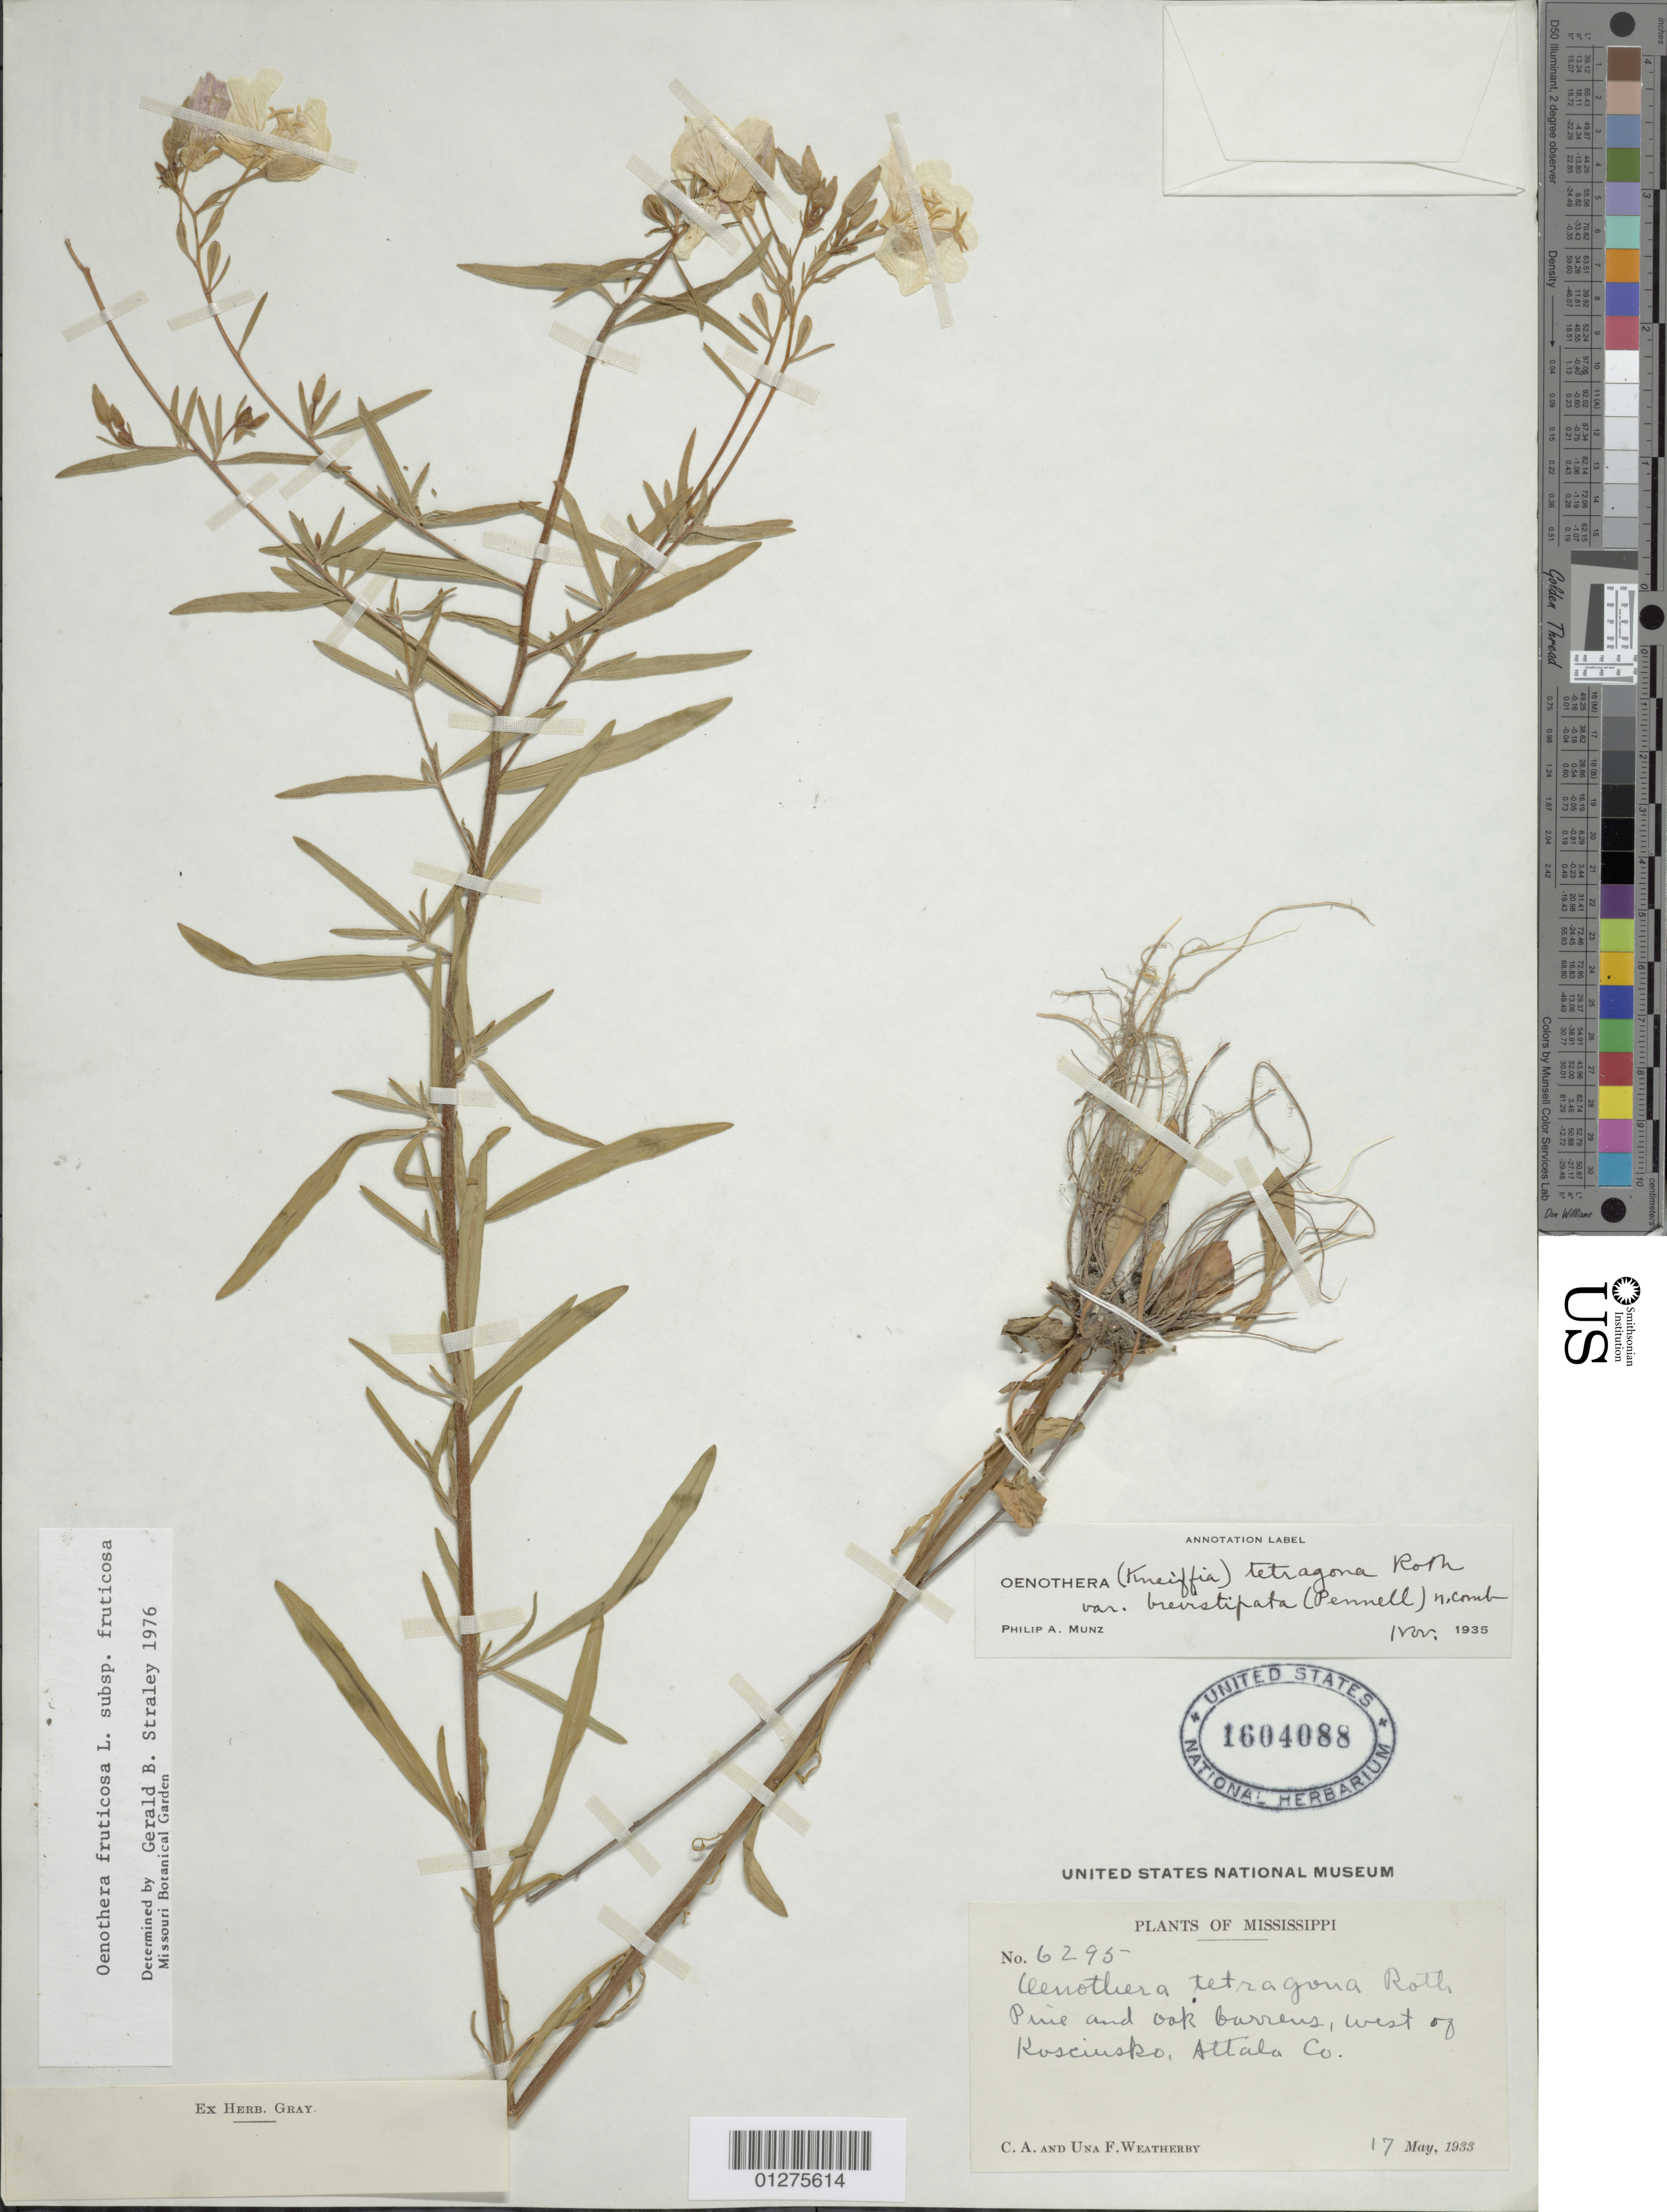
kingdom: Plantae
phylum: Tracheophyta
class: Magnoliopsida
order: Myrtales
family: Onagraceae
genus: Oenothera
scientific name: Oenothera fruticosa subsp. fruticosa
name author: L.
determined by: Straley, G. B.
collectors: C. A. Weatherby & U. Weatherby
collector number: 6295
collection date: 1933-05-17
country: United States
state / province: Mississippi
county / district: Attala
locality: West of Kosciusko.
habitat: Pine and oak barrens.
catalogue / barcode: US 1604088